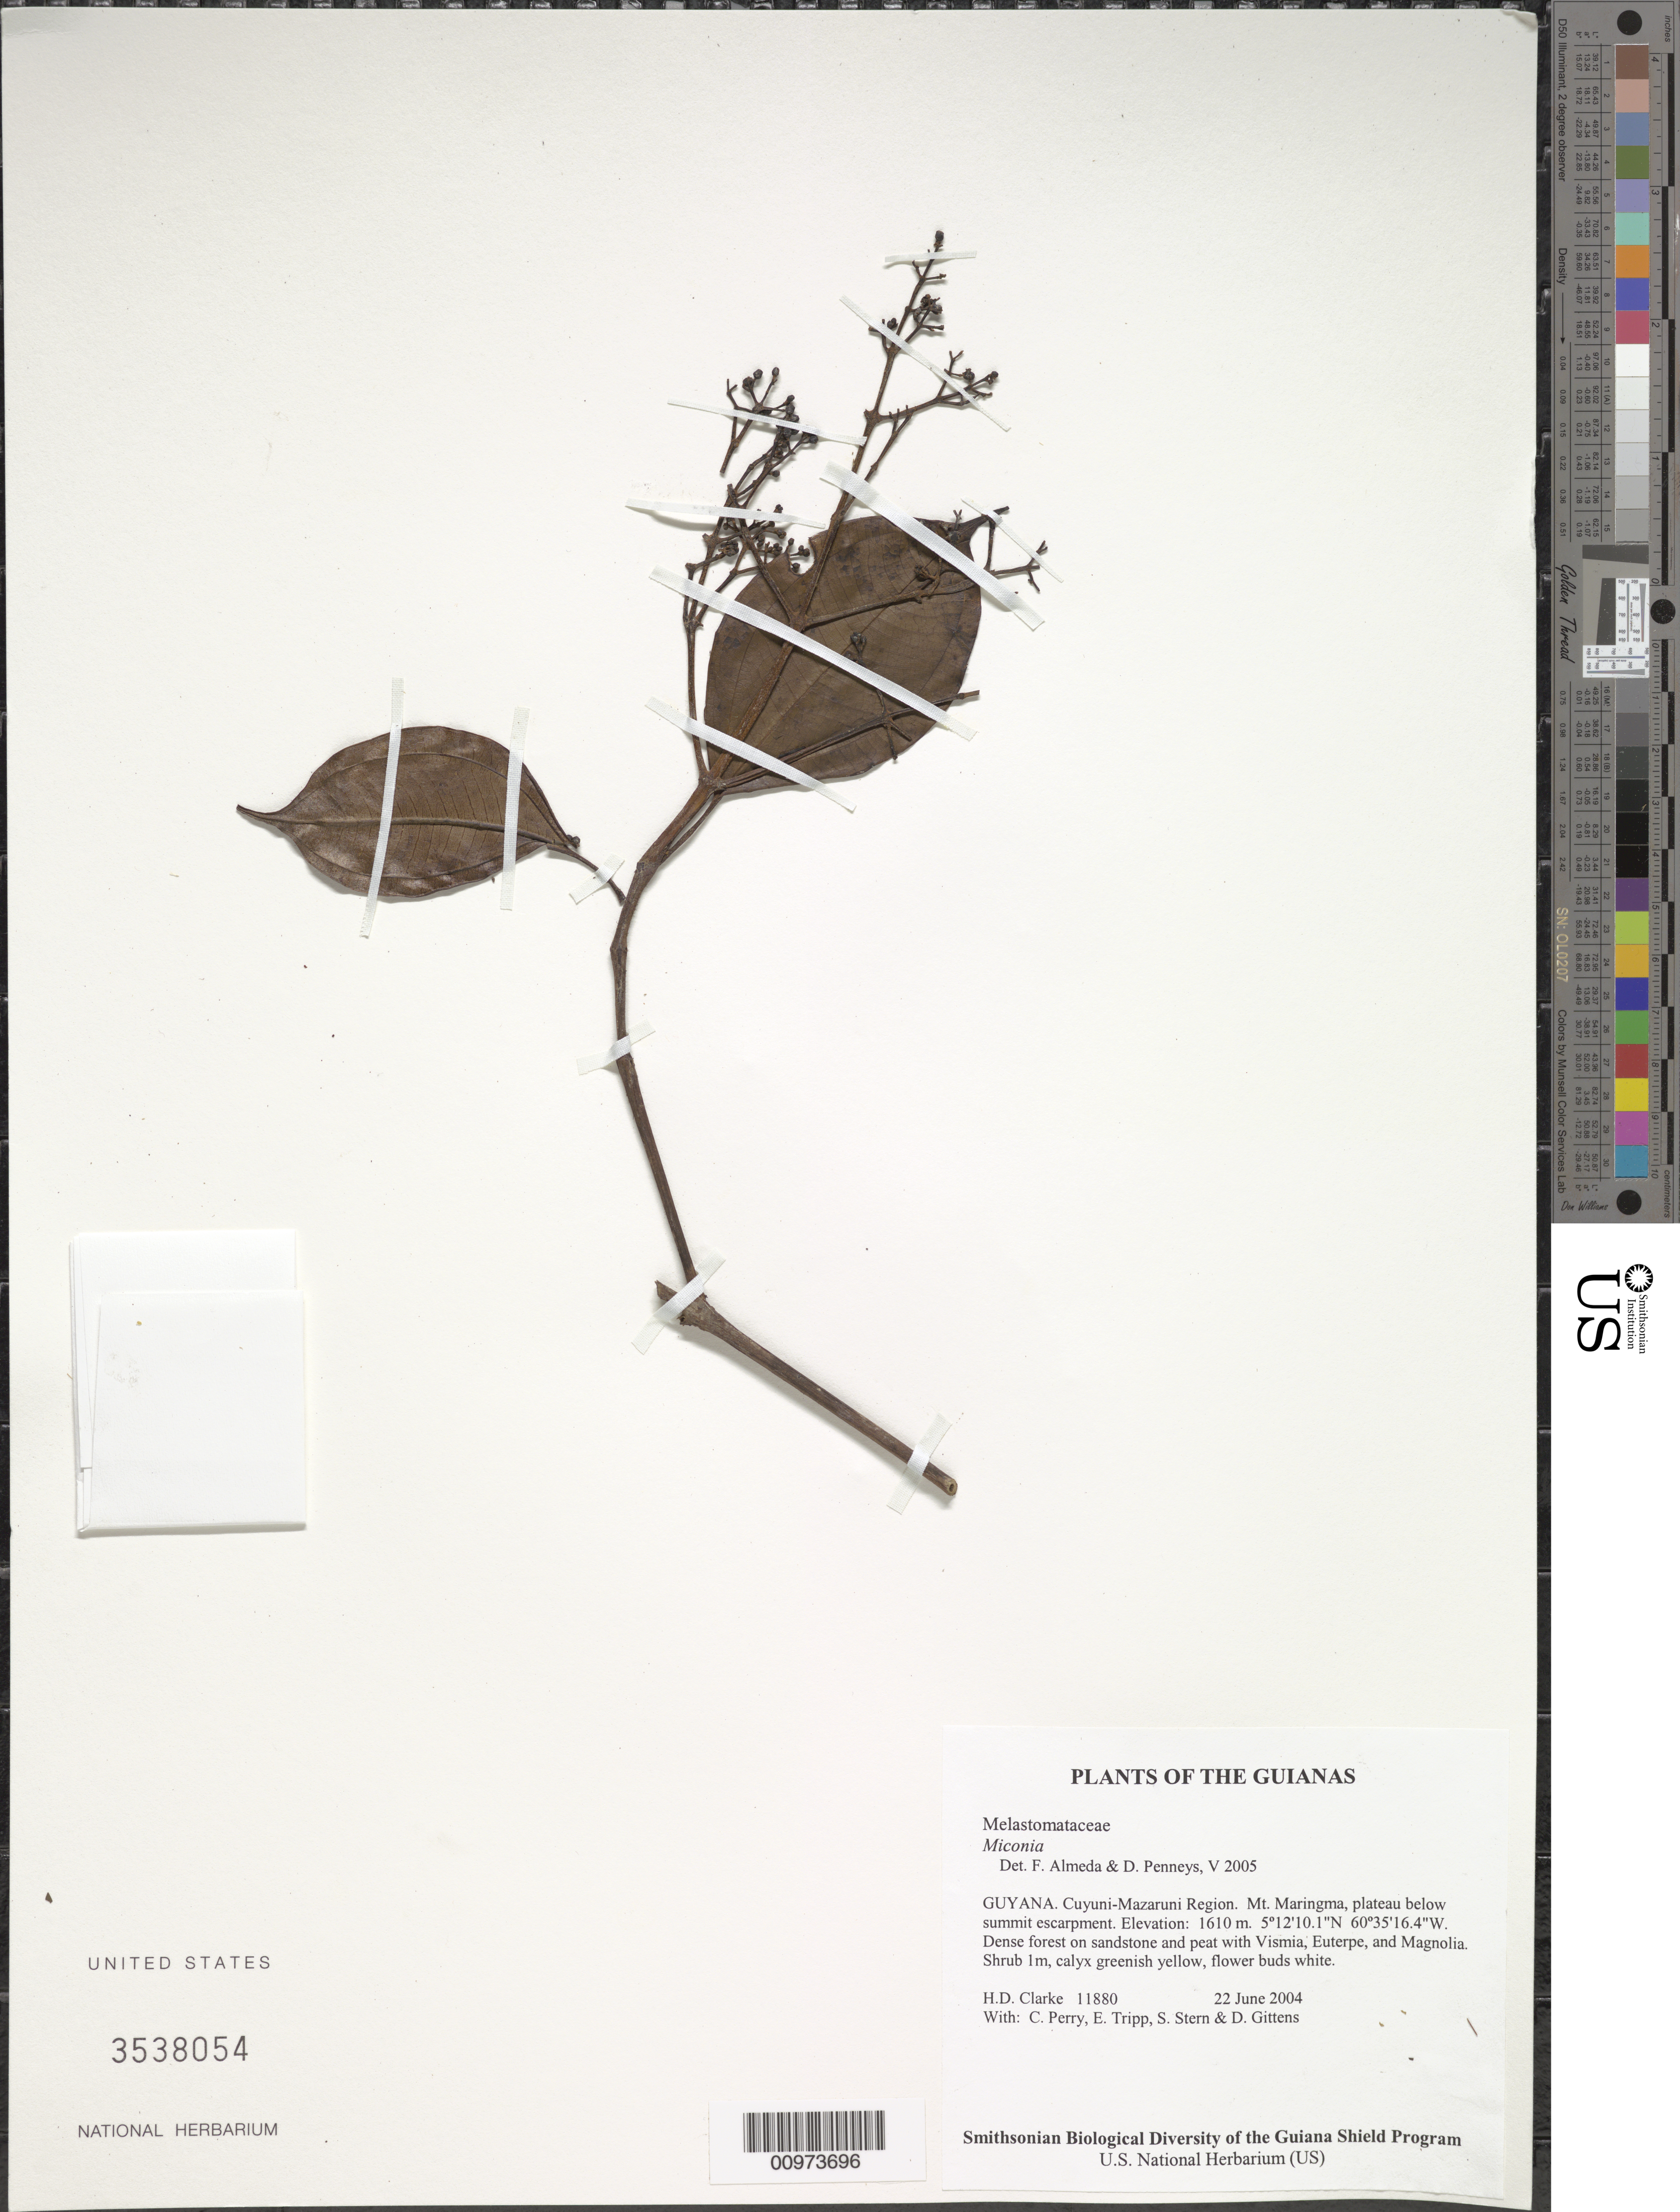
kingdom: Plantae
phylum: Tracheophyta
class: Magnoliopsida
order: Myrtales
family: Melastomataceae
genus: Miconia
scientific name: Miconia sp.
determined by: Almeda, F.; Penneys, D. S.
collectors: H. D. Clarke, C. Perry, E. Tripp, S. R. Stern & D. Gittens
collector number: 11880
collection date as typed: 22 June 2004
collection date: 2004-06-22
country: Guyana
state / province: Cuyuni-Mazaruni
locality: Mt. Maringma, plateau below summit escarpment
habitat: Dense forest on sandstone and peat with Vismia, Euterpe, and Magnolia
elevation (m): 1610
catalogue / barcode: US 3538054